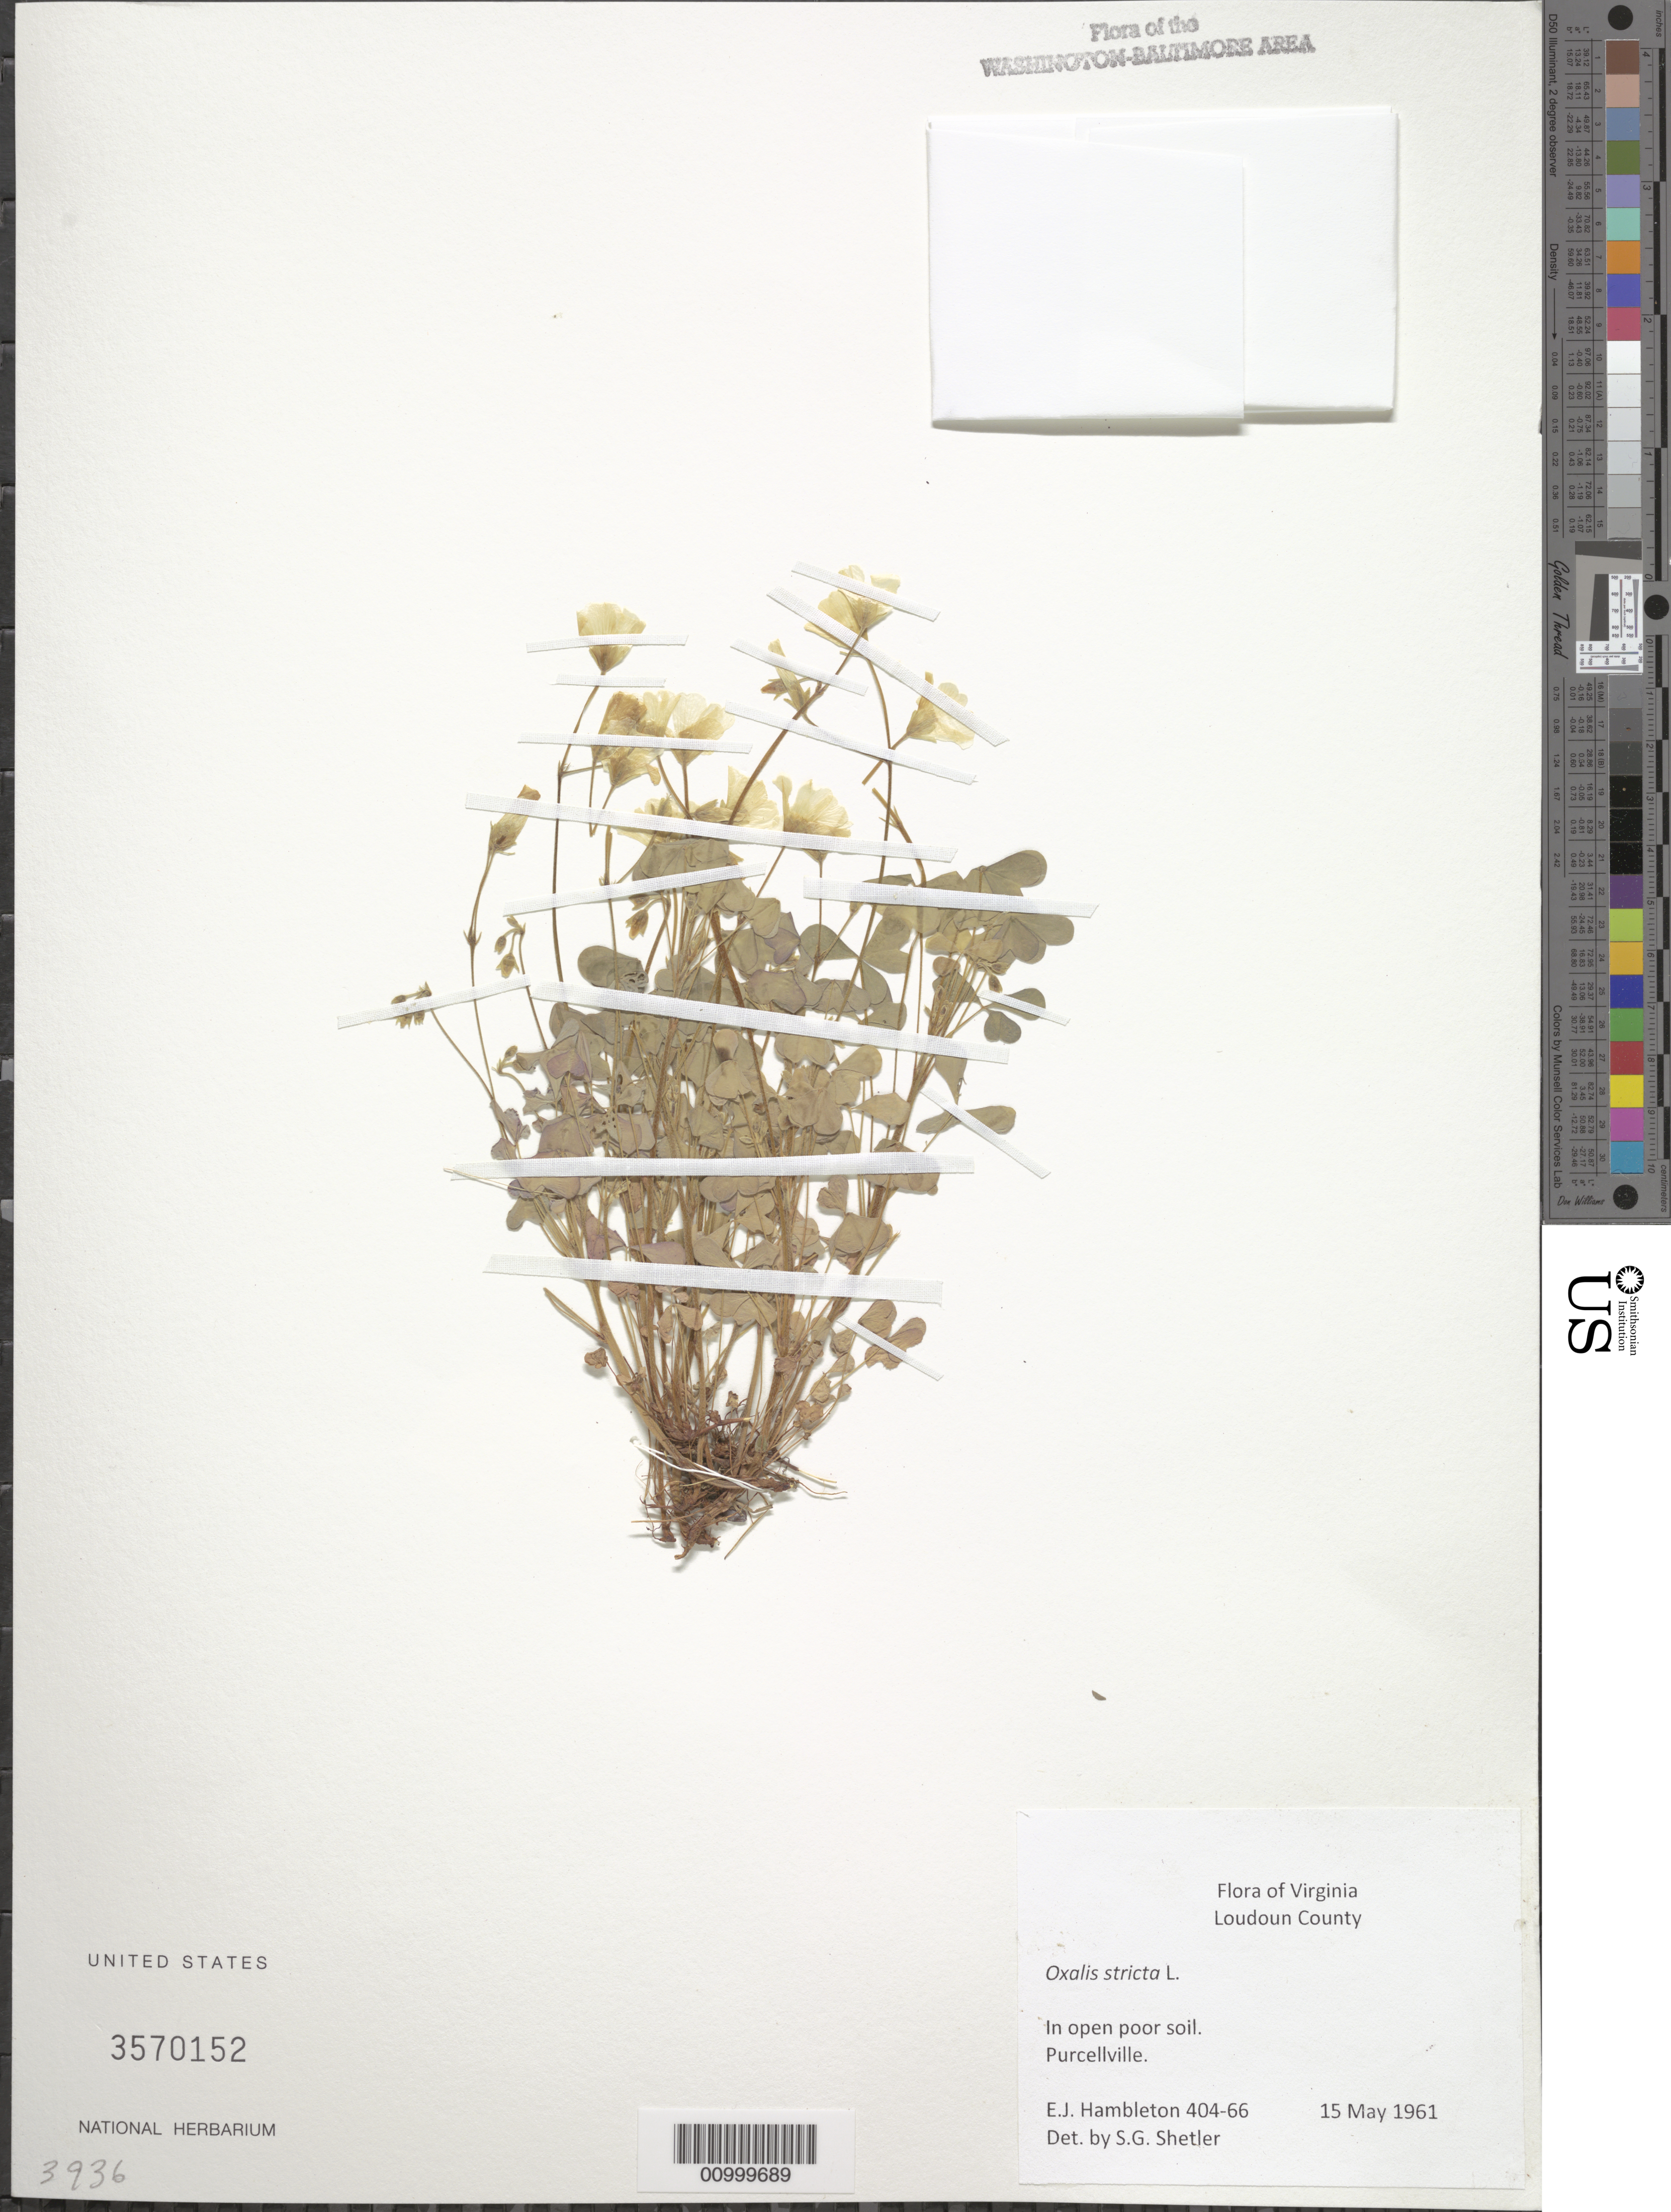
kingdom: Plantae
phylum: Tracheophyta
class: Magnoliopsida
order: Oxalidales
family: Oxalidaceae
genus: Oxalis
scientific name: Oxalis stricta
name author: L.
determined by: Shetler, Stanwyn G., (US), NMNH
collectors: E. Hambleton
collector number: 404-66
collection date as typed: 15 May 1961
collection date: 1961-05-15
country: United States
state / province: Virginia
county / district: Loudoun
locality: Purcellville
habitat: in open poor soil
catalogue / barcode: US 3570152